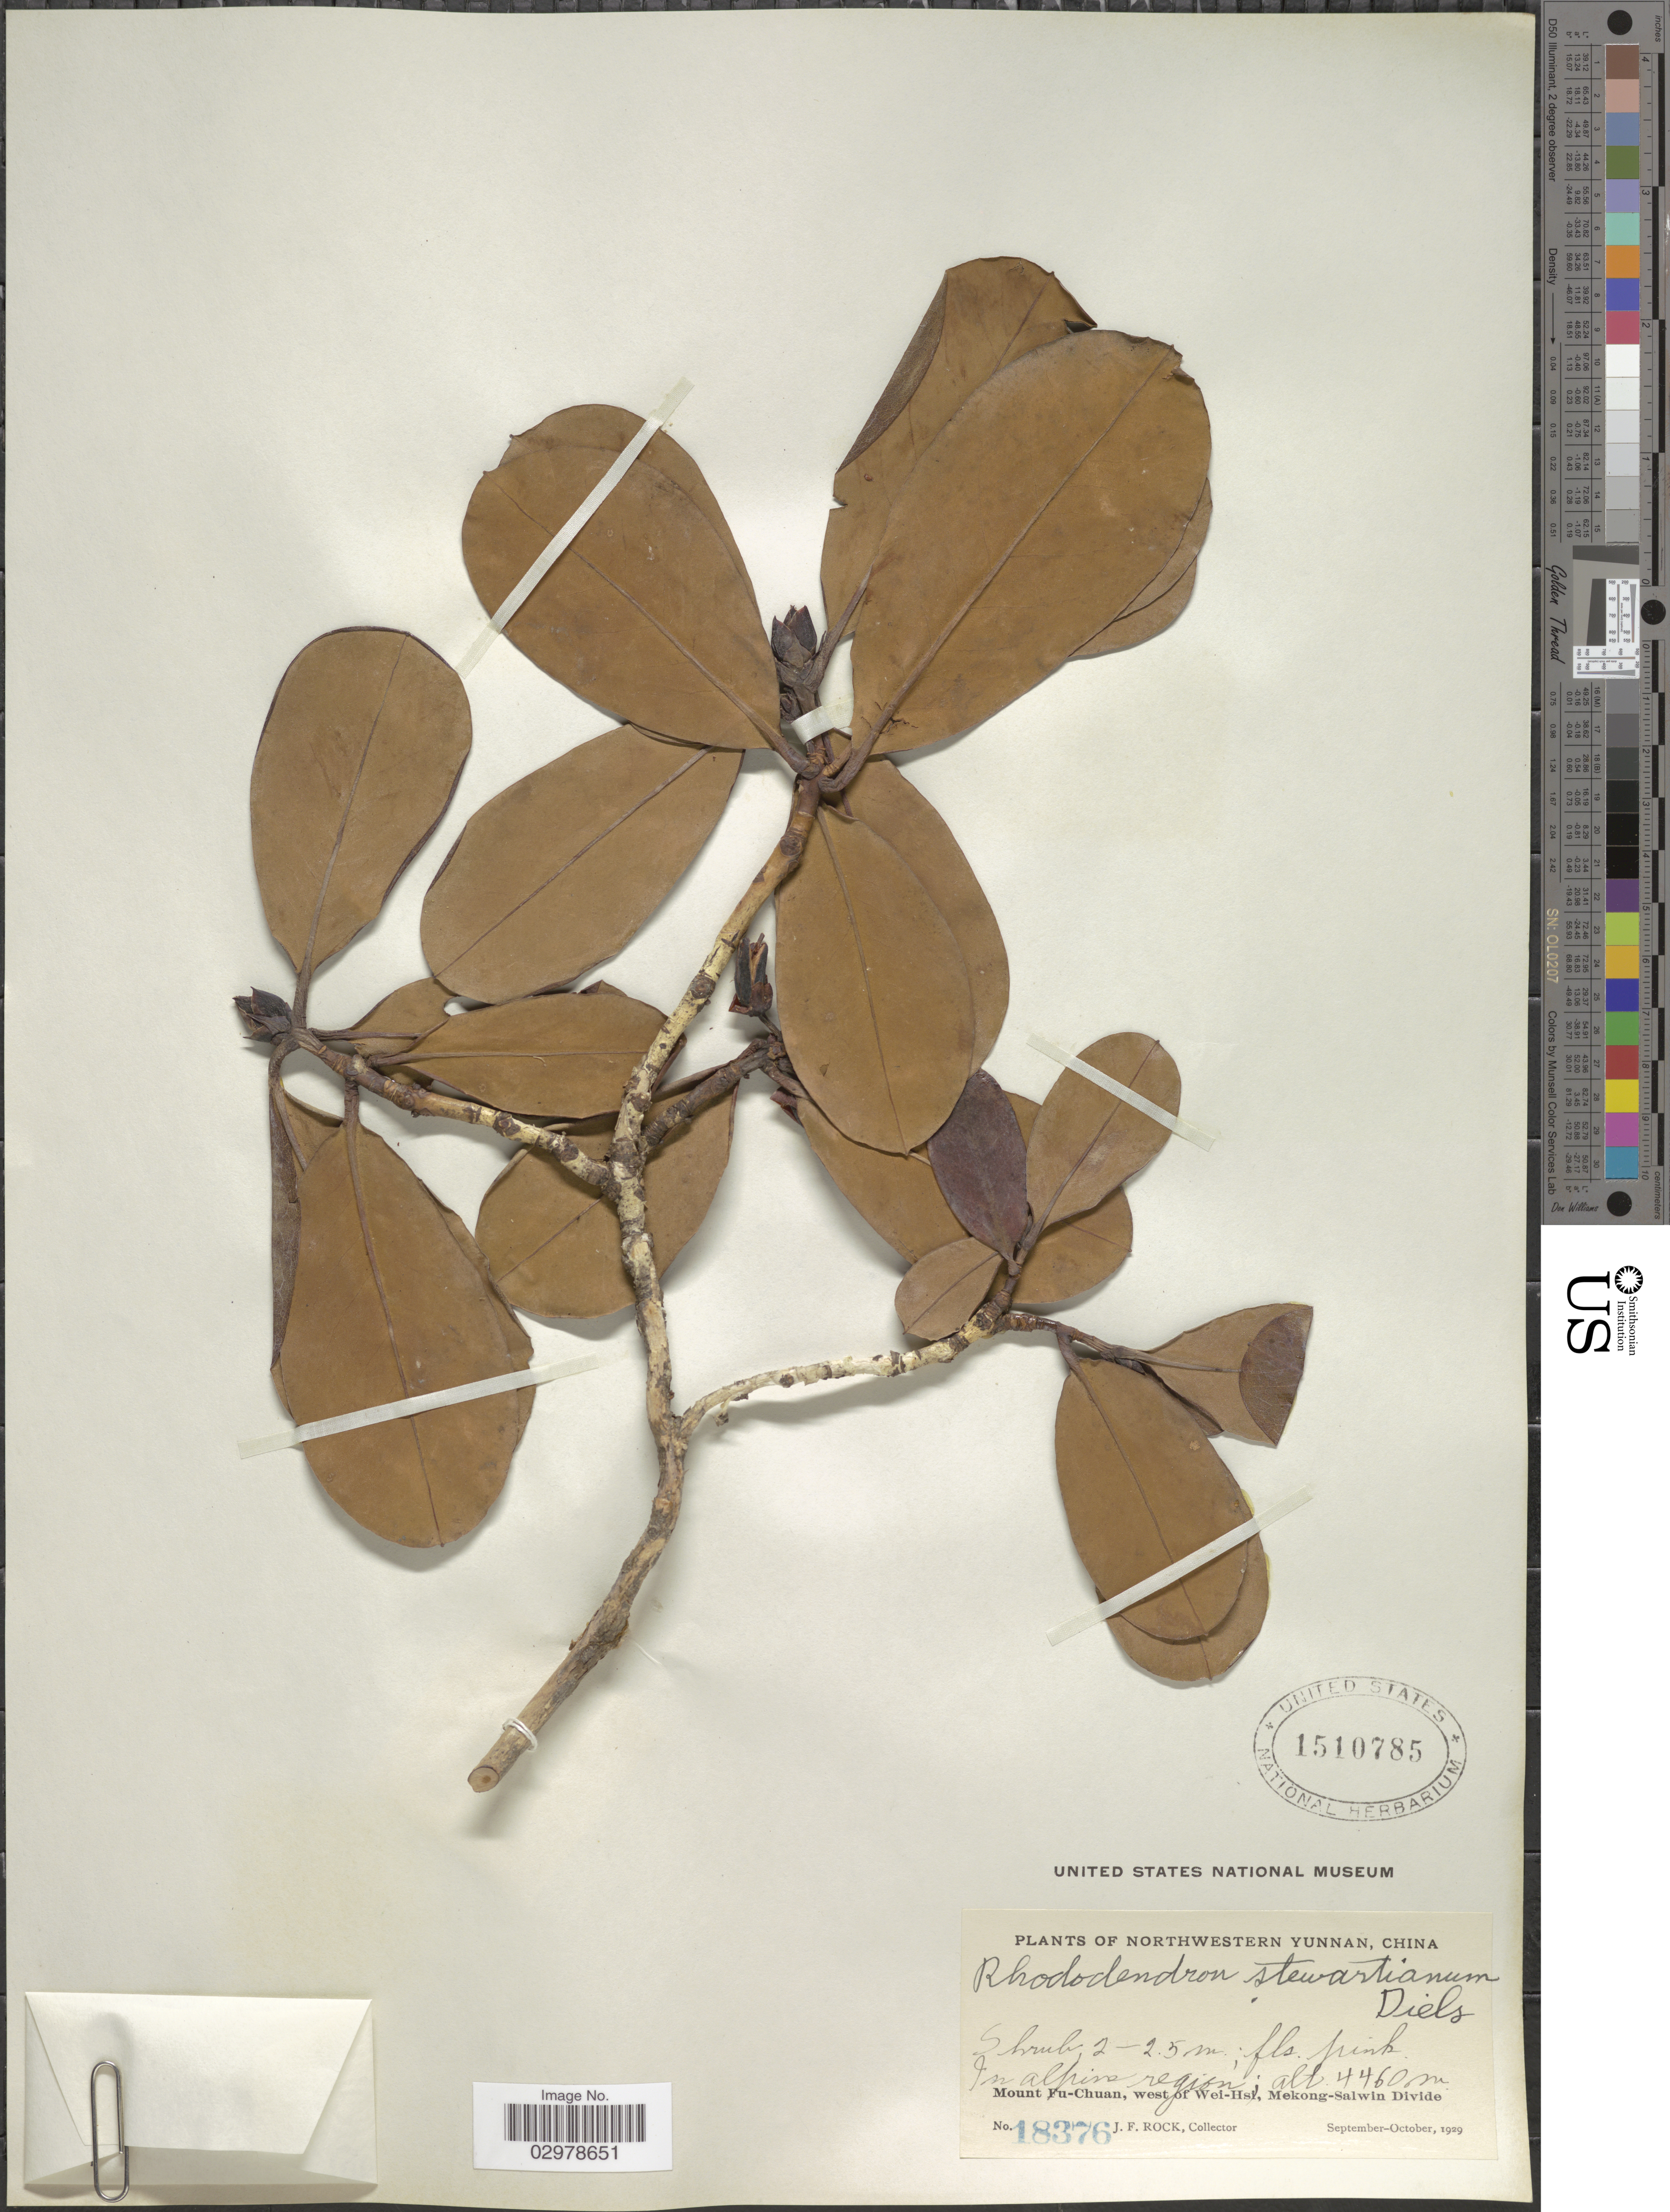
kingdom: Plantae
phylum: Tracheophyta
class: Magnoliopsida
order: Ericales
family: Ericaceae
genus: Rhododendron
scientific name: Rhododendron stewartianum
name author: Diels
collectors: J. Rock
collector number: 18376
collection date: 1929-09/1929-10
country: China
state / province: Yunnan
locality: Northwestern Yunnan. Mount Fu-Chuan, west of Wei-Hsi, Mekong-Salwin Divide.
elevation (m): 4460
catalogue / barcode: US 1510785